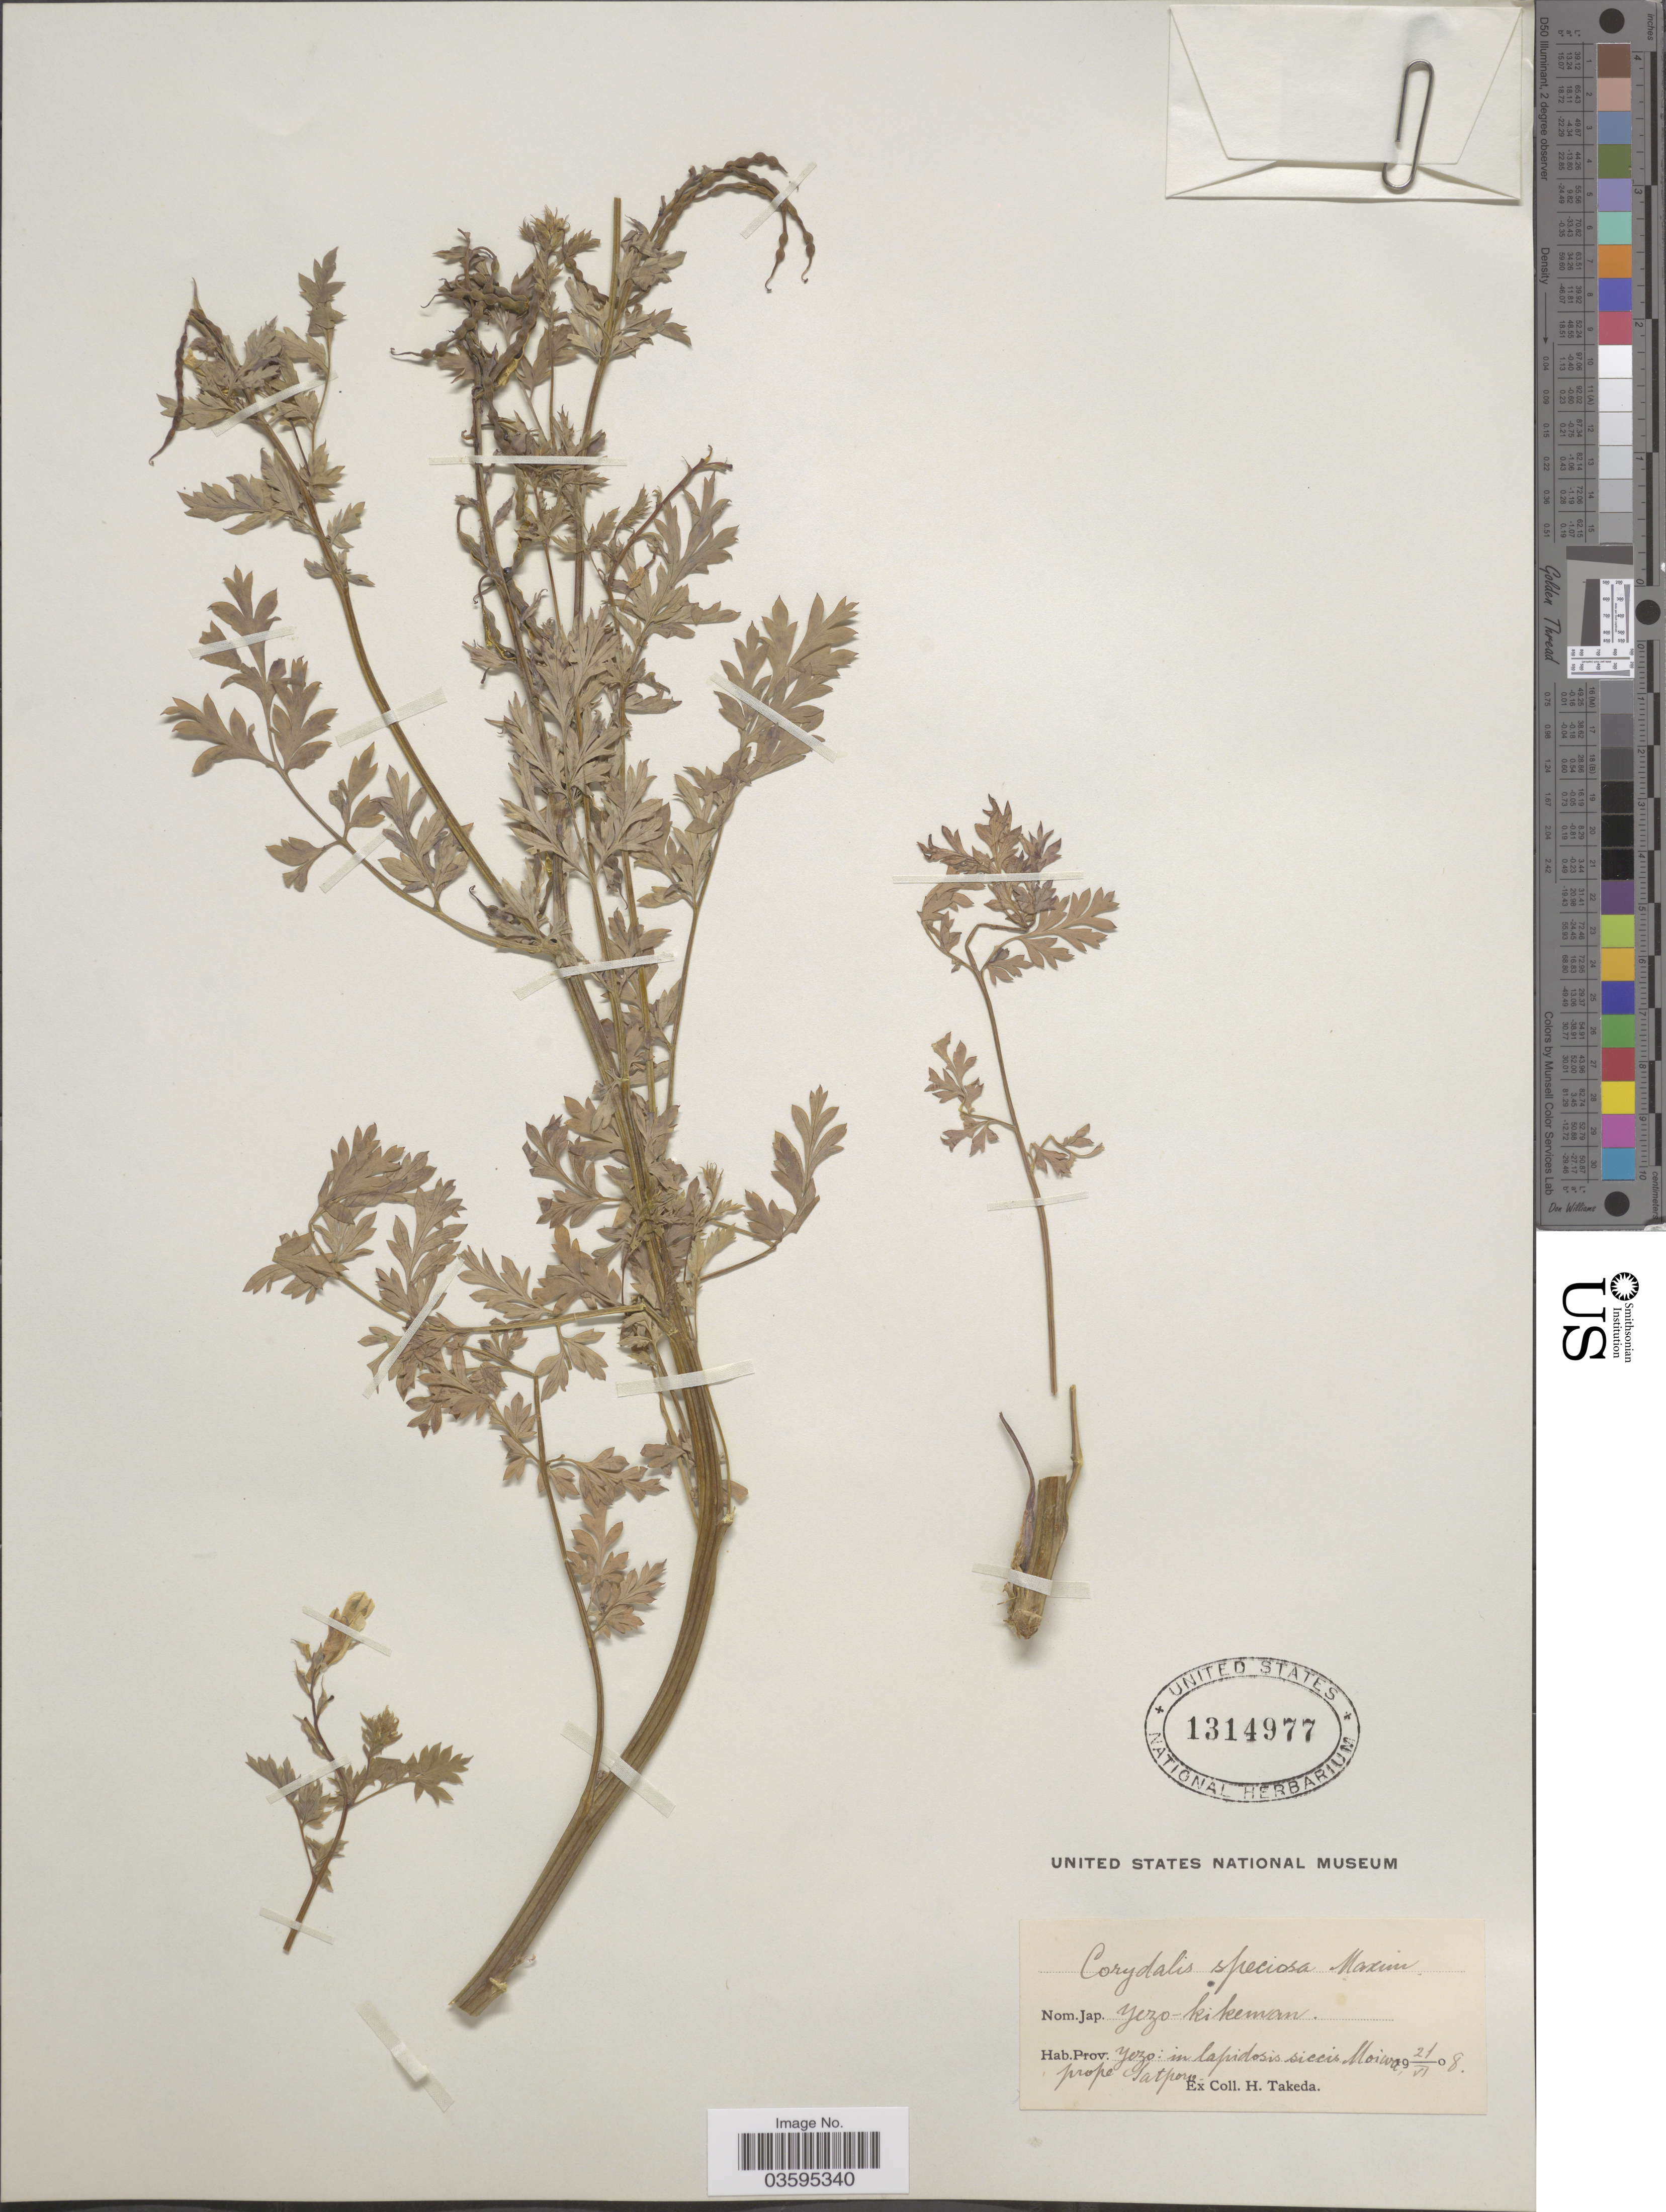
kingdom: Plantae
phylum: Tracheophyta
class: Magnoliopsida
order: Ranunculales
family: Papaveraceae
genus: Corydalis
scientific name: Corydalis speciosa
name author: Maxim. ex Regel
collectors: H. Takeda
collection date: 1908-06-21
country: Japan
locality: Yezo: in lapidosis siccis Moiwa, prope Satporo.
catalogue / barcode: US 1314977